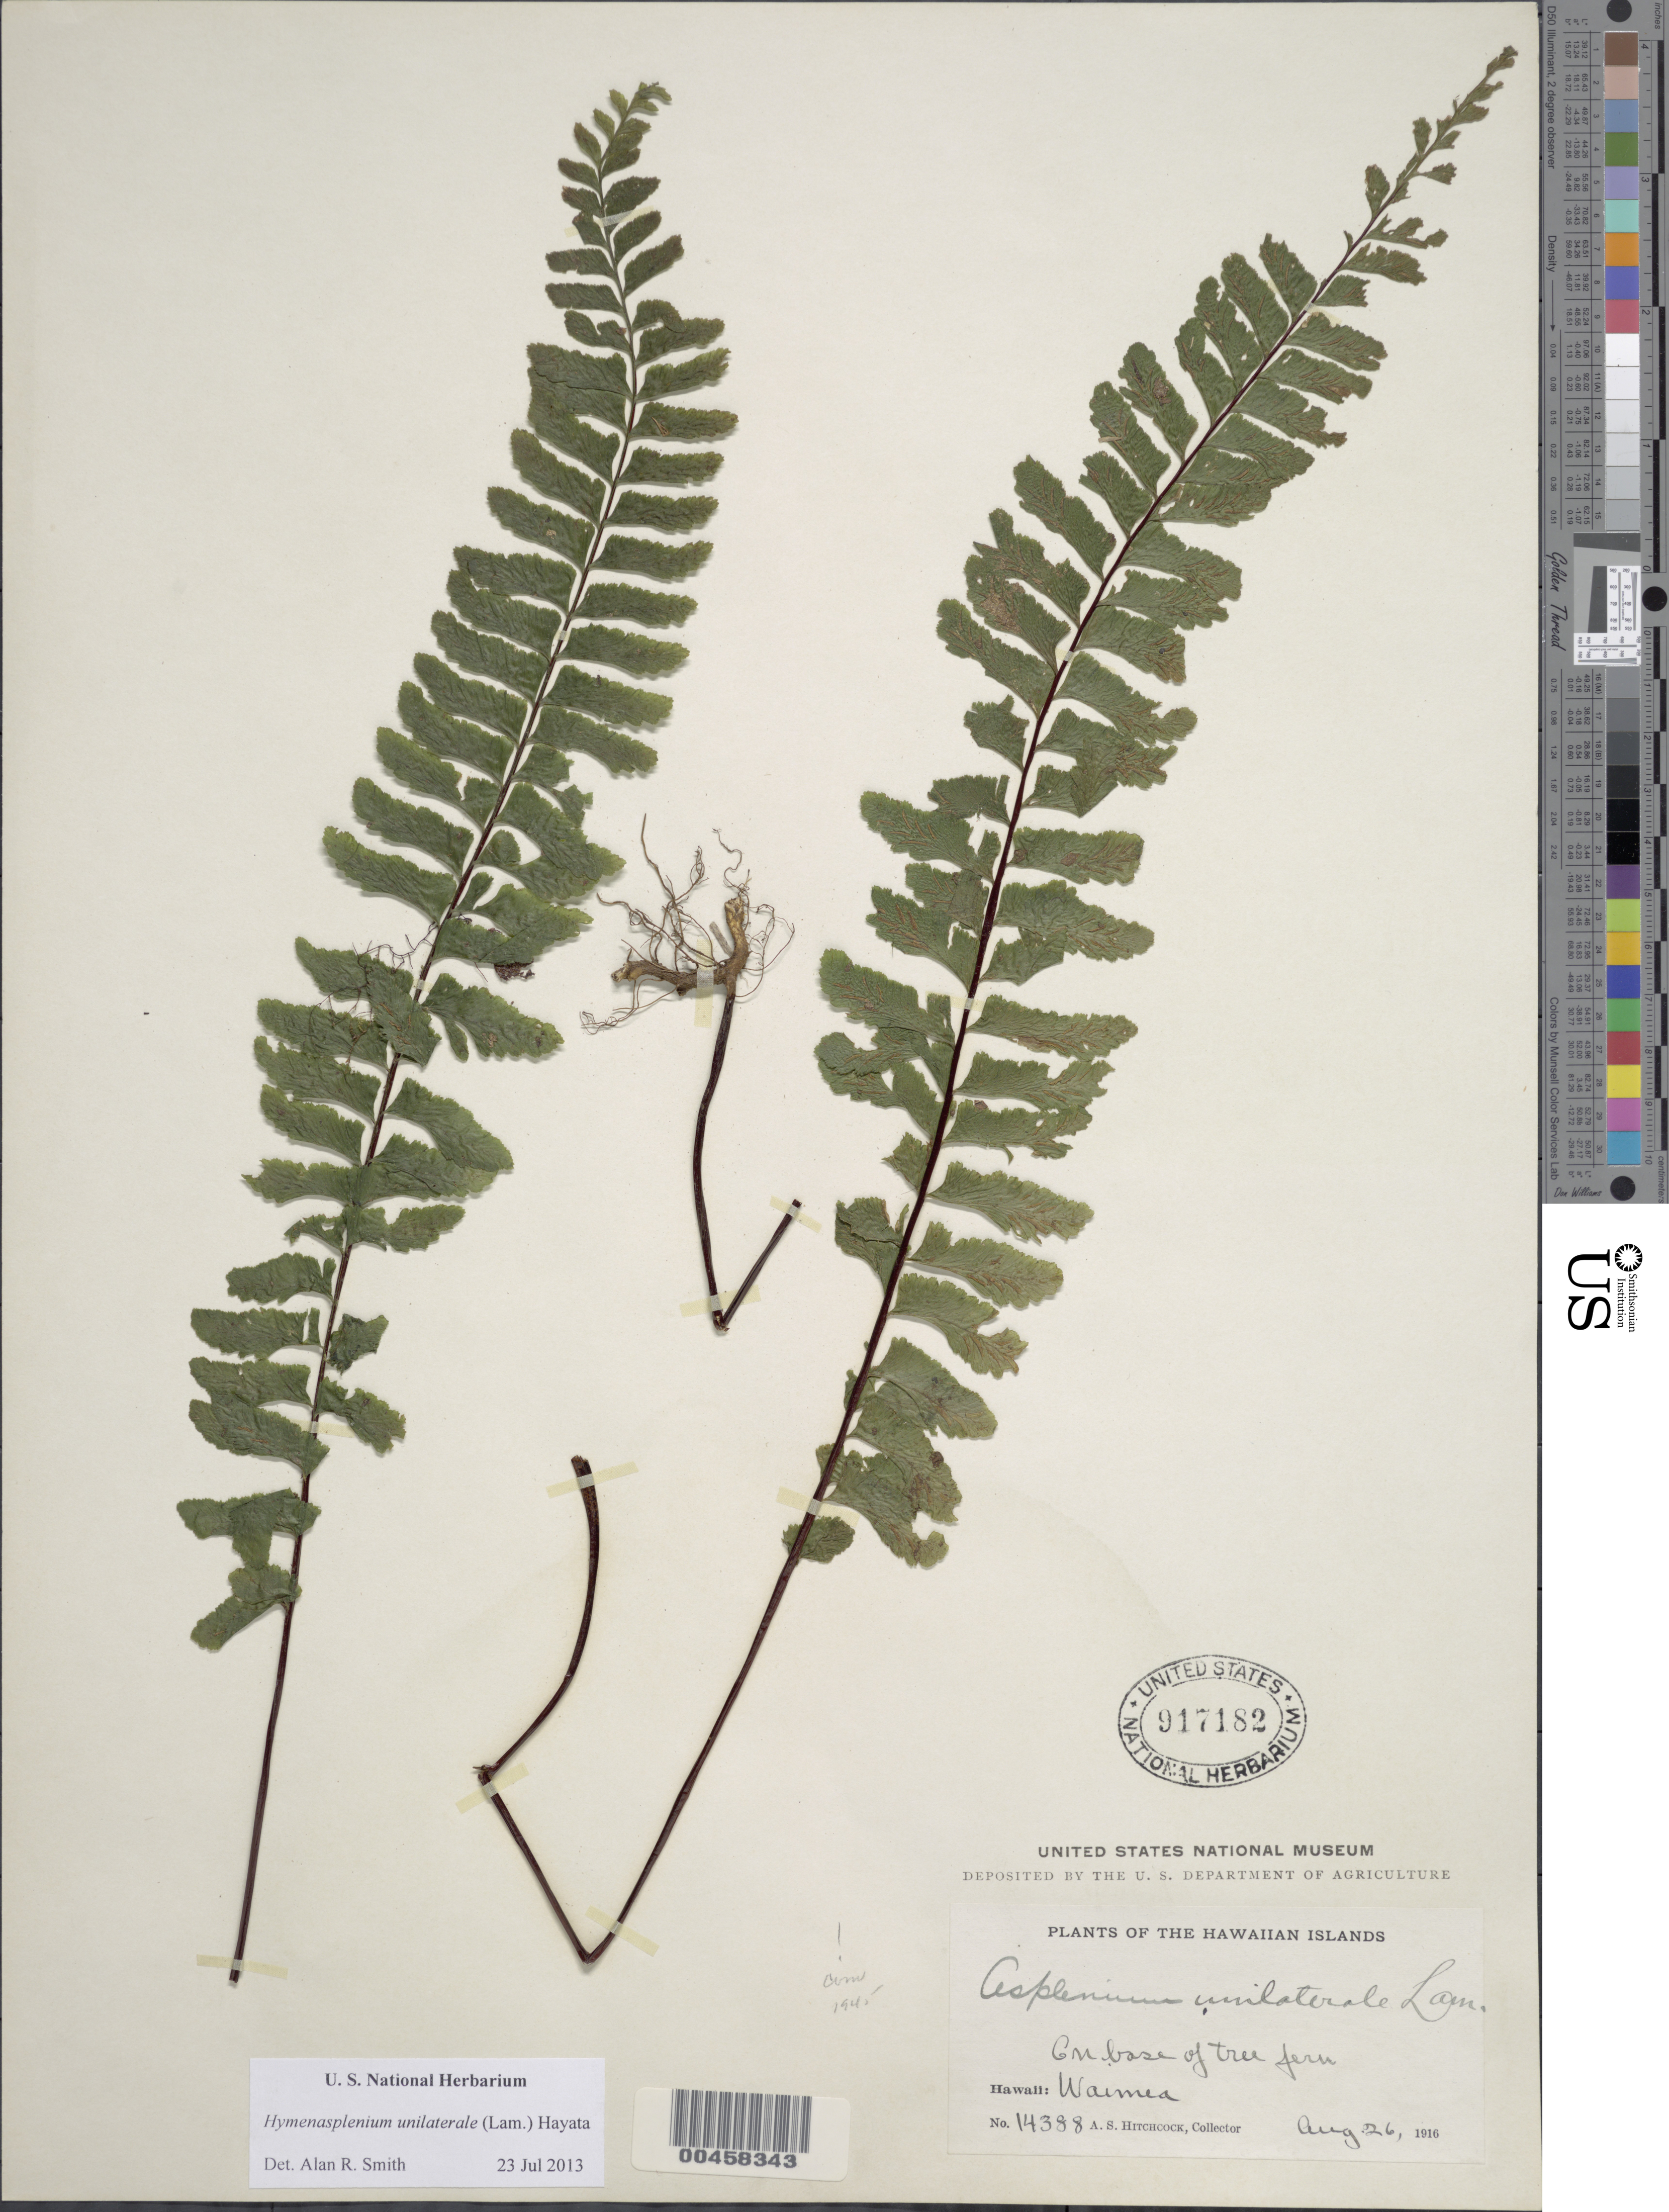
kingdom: Plantae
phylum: Tracheophyta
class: Polypodiopsida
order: Polypodiales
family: Aspleniaceae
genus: Hymenasplenium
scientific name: Hymenasplenium unilaterale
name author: (Lam.) Hayata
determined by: Smith, Alan R., (UC)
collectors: A. S. Hitchcock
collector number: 14388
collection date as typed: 26 Aug 1916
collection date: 1916-08-26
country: United States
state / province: Hawaii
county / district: Hawaii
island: Hawaii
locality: Waimea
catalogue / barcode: US 917182